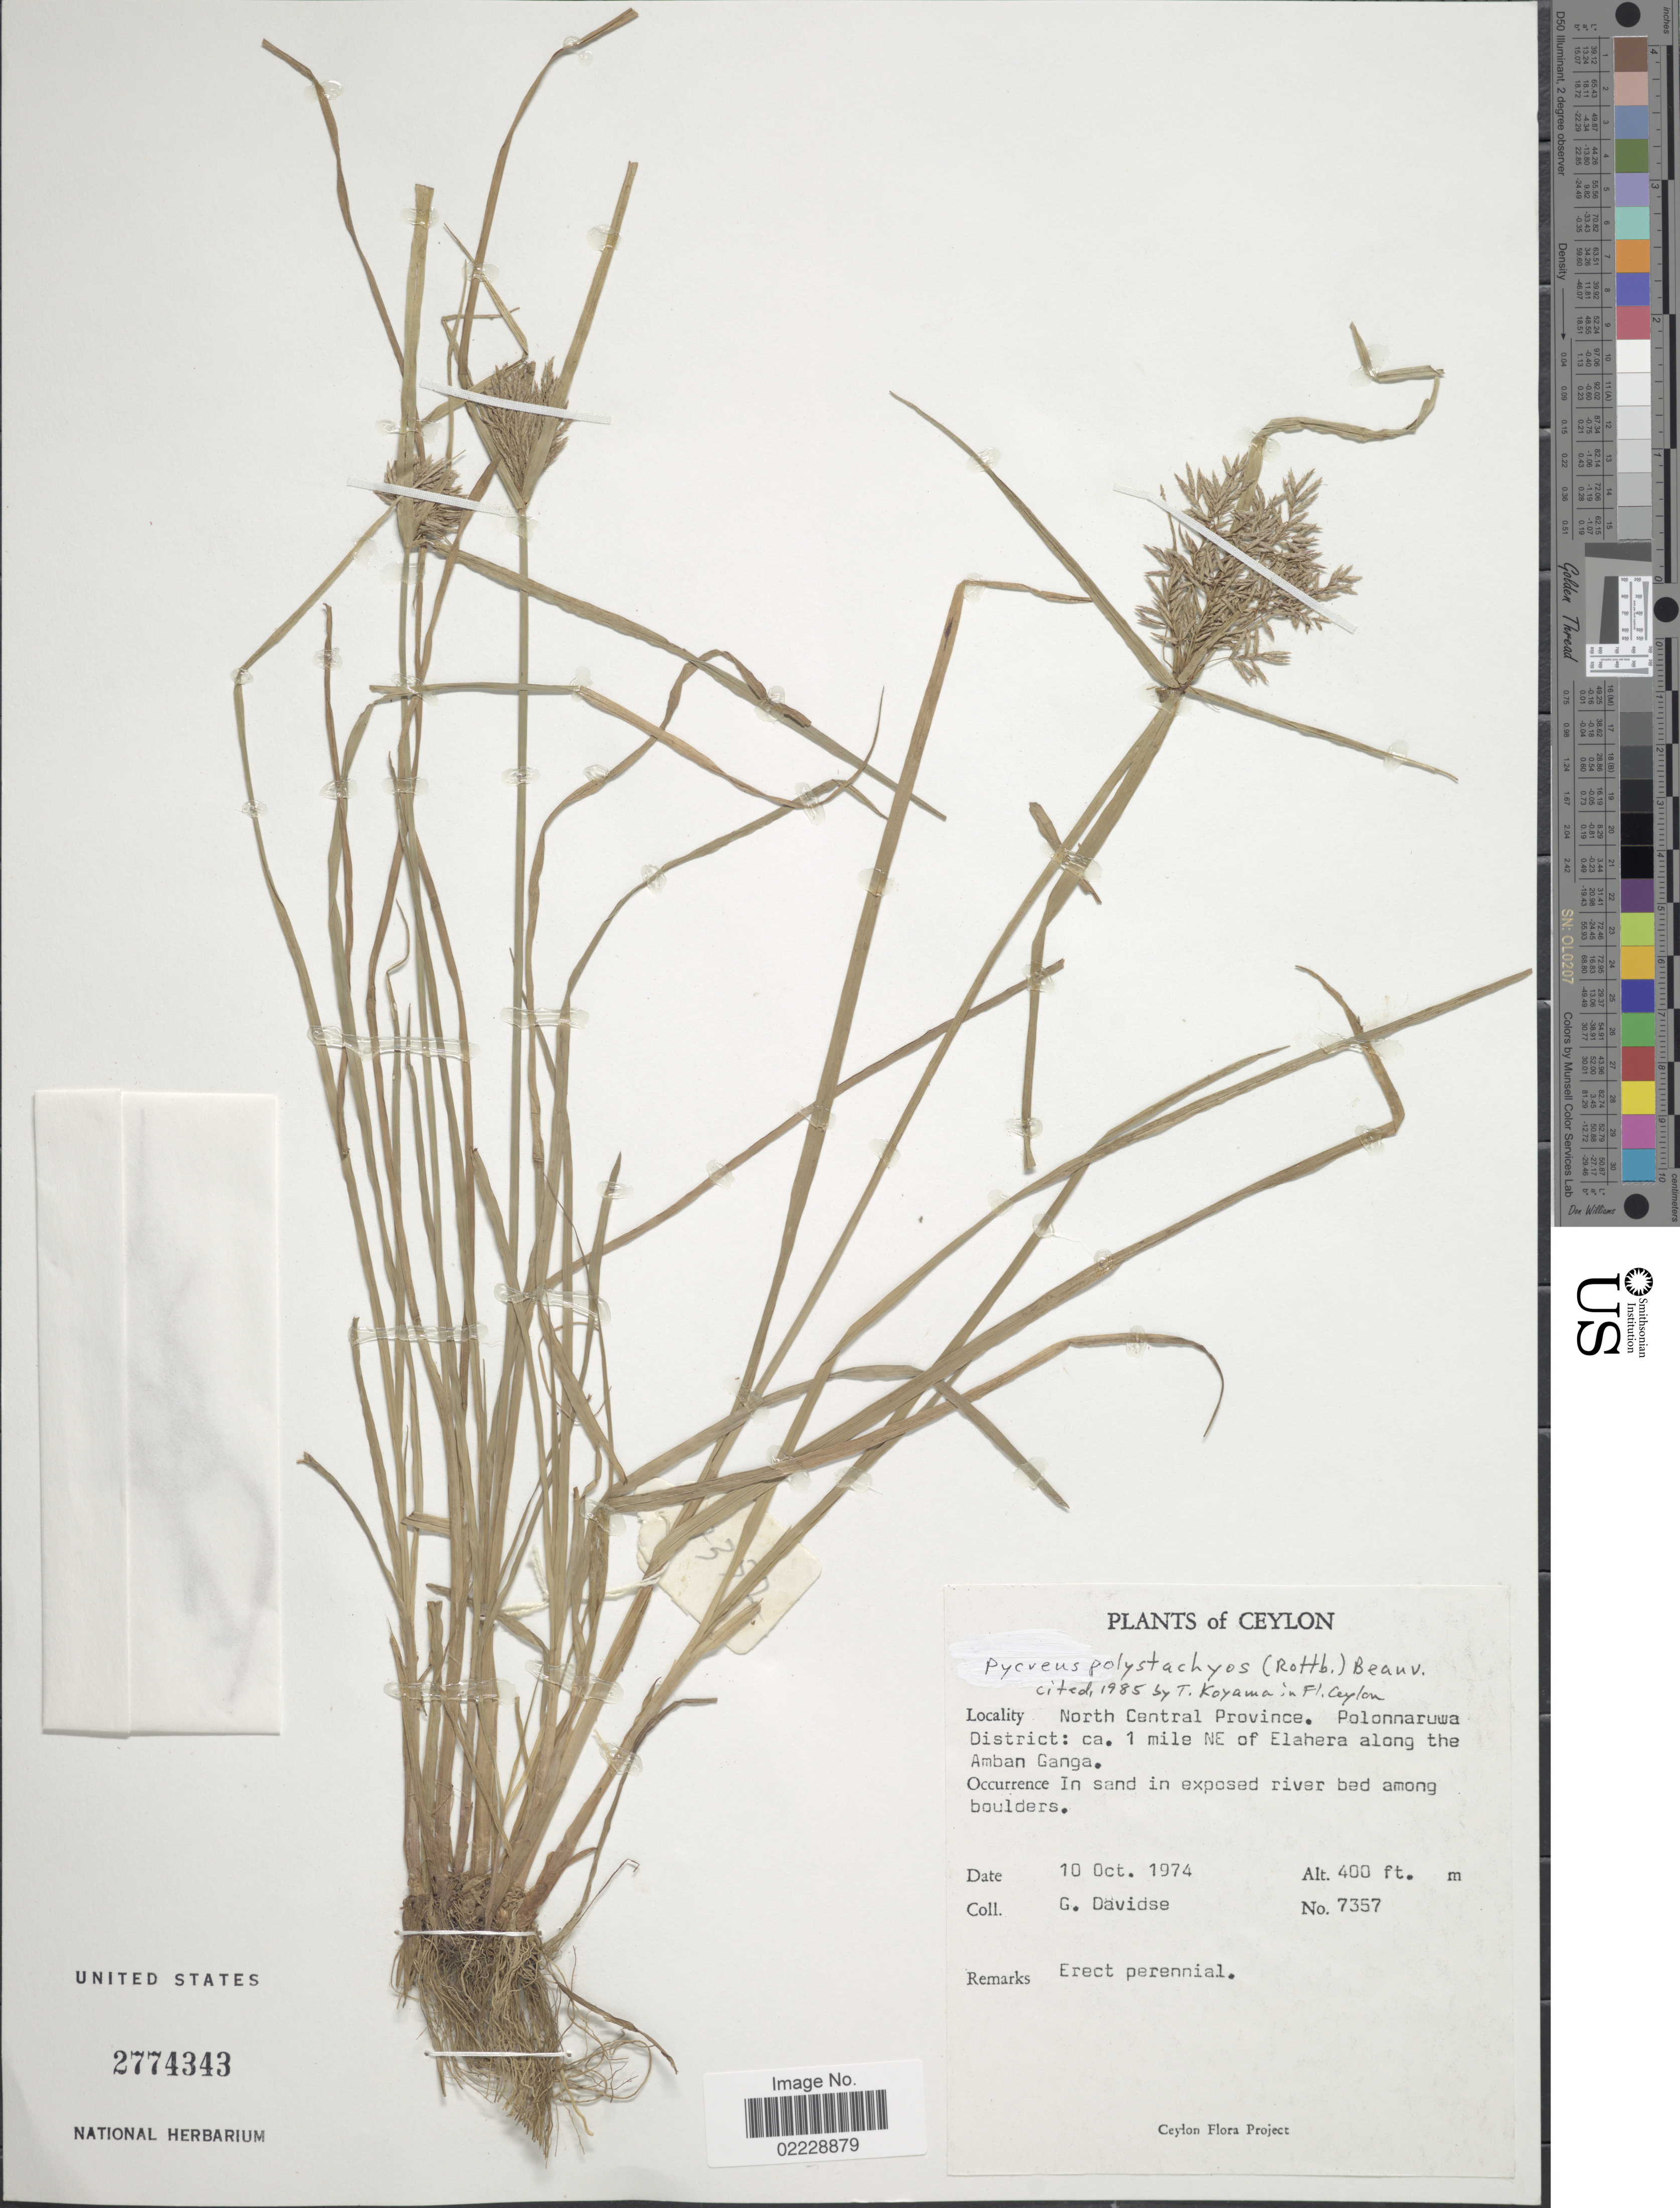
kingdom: Plantae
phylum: Tracheophyta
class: Liliopsida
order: Poales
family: Cyperaceae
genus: Cyperus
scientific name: Cyperus polystachyos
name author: Rottb.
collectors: G. Davidse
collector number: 7357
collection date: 1974-10-10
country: Sri Lanka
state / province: North Central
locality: Ceylon. North Central Province. Polonnaruwa District: ca. 1 mile NE of Elahera along the Amban Ganga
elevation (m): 122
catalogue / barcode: US 2774343